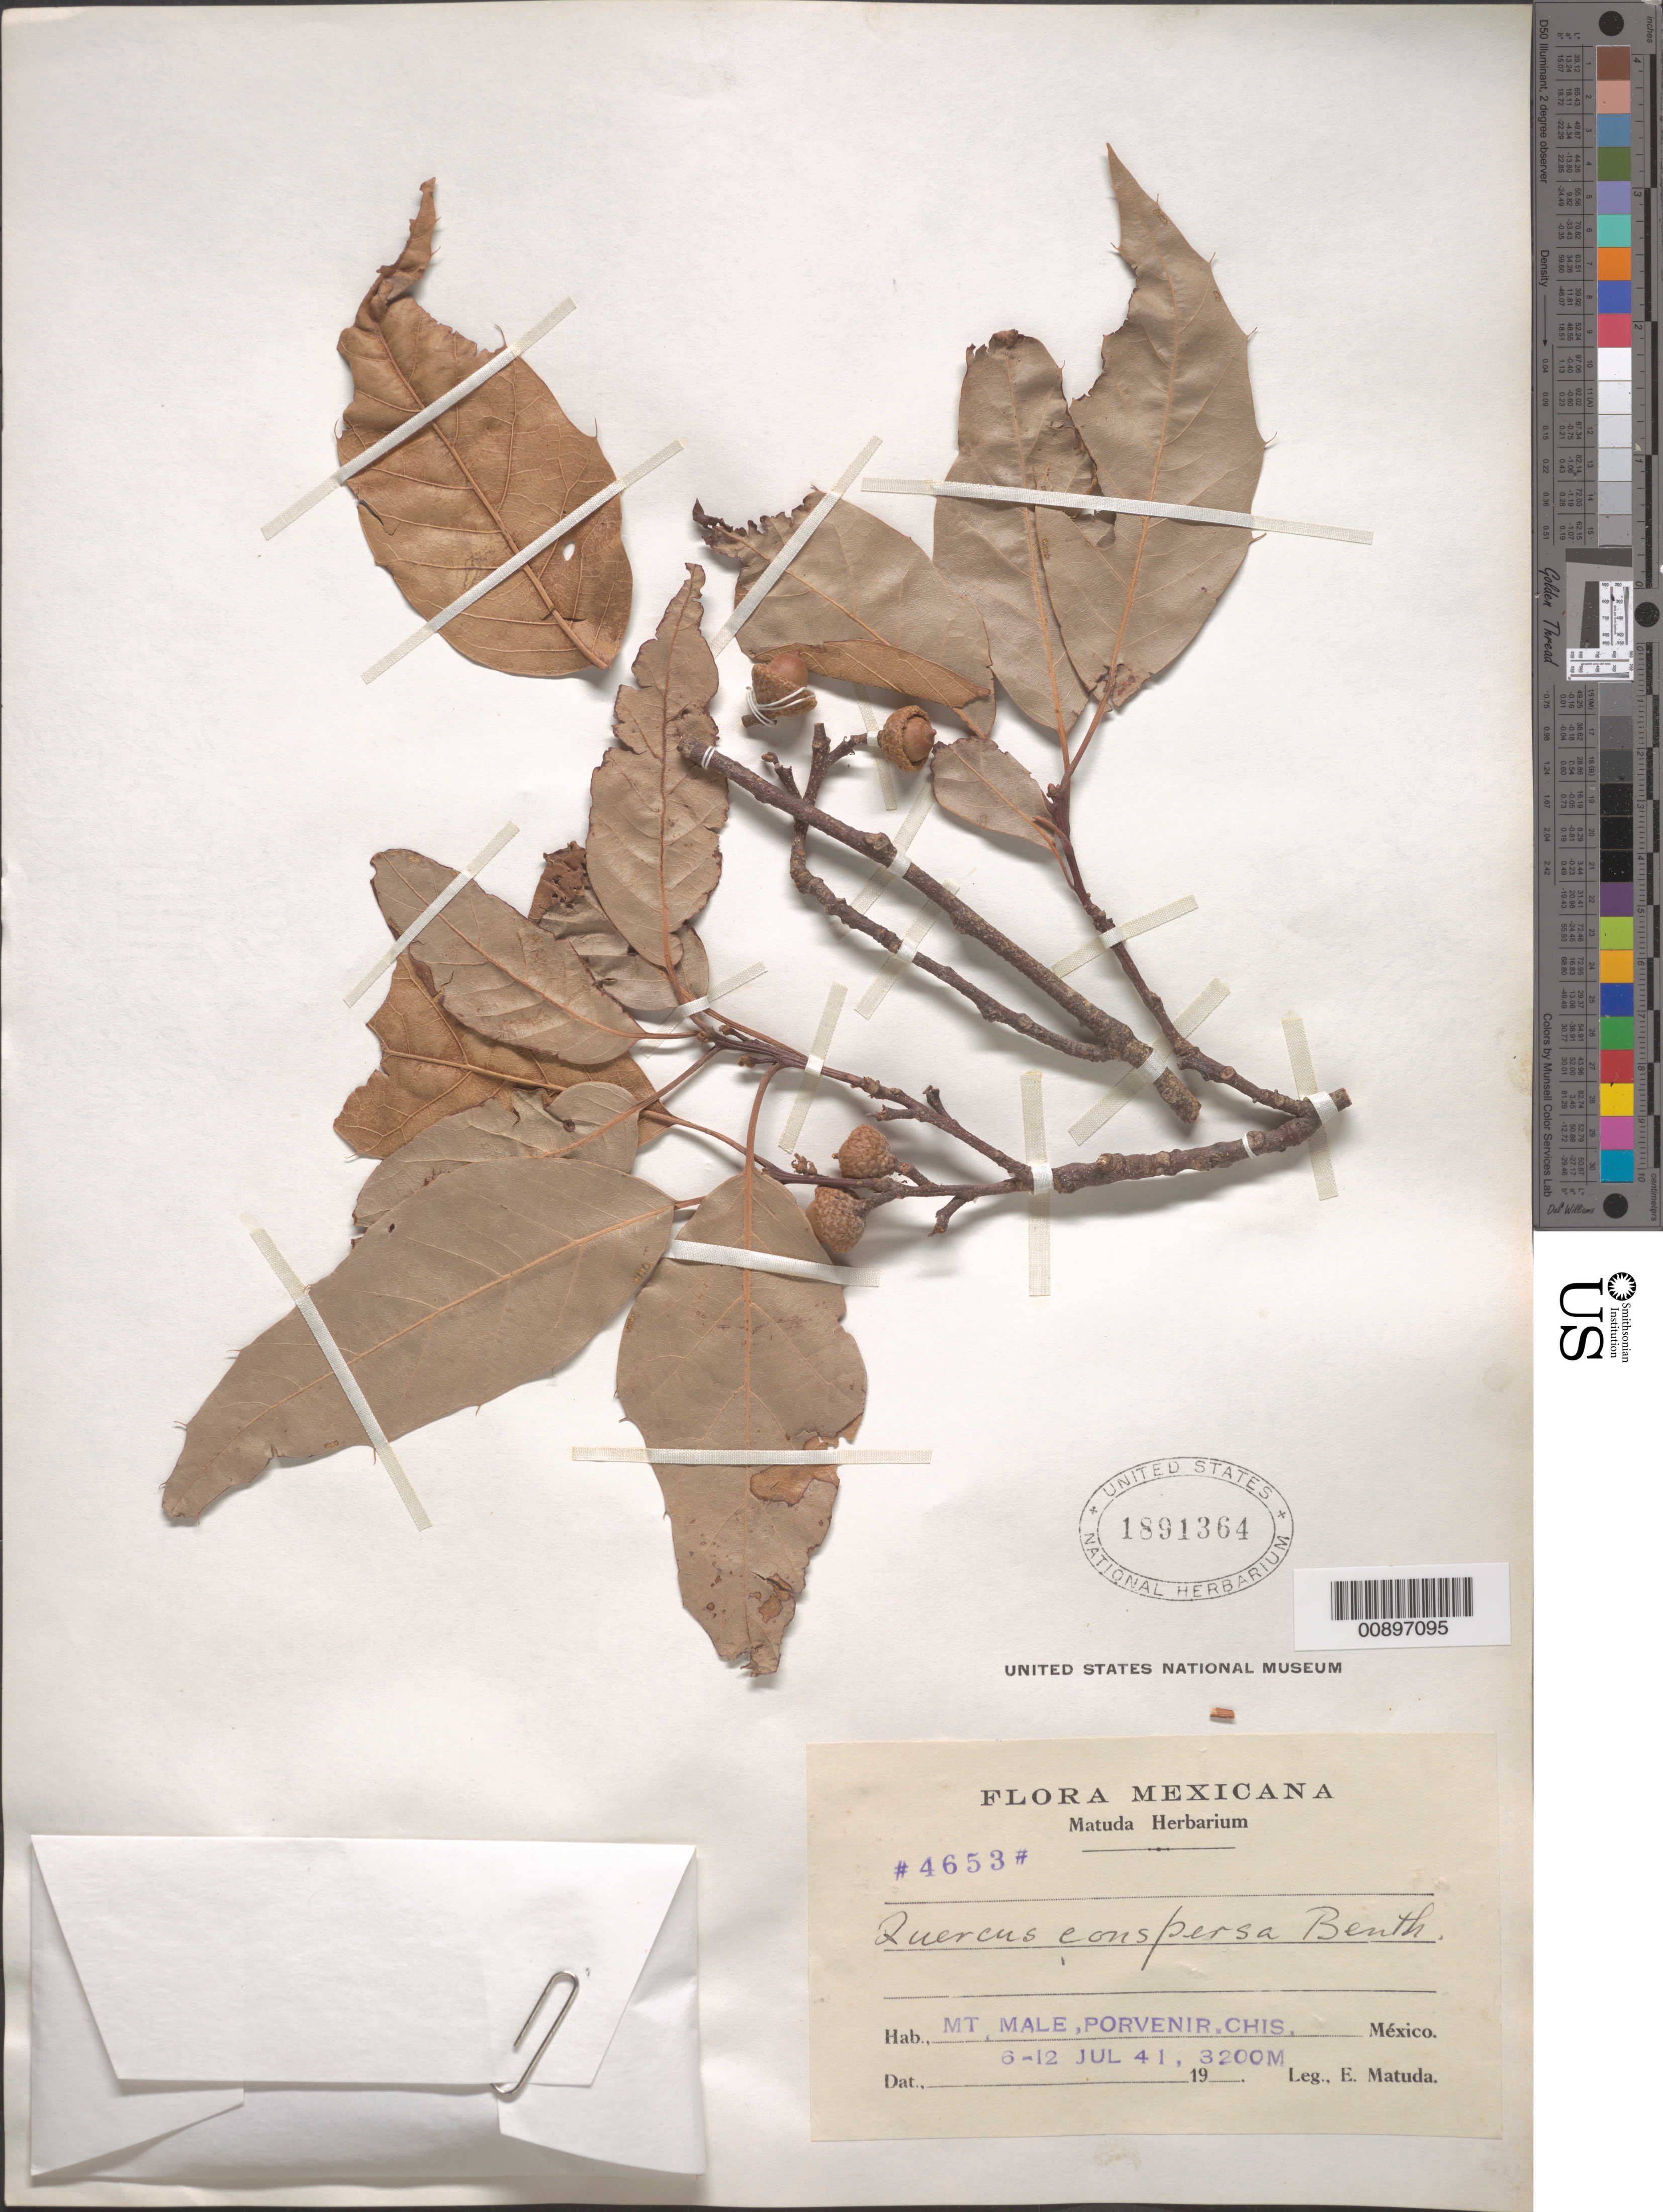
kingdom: Plantae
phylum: Tracheophyta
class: Magnoliopsida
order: Fagales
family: Fagaceae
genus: Quercus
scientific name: Quercus conspersa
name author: Benth.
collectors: E. Matuda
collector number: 4653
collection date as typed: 06 Jul 1941 to 12 Jul 1941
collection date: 1941-07-06/1941-07-12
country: Mexico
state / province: Chiapas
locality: Mt. Male, Porvenir, Chiapas.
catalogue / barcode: US 1891364